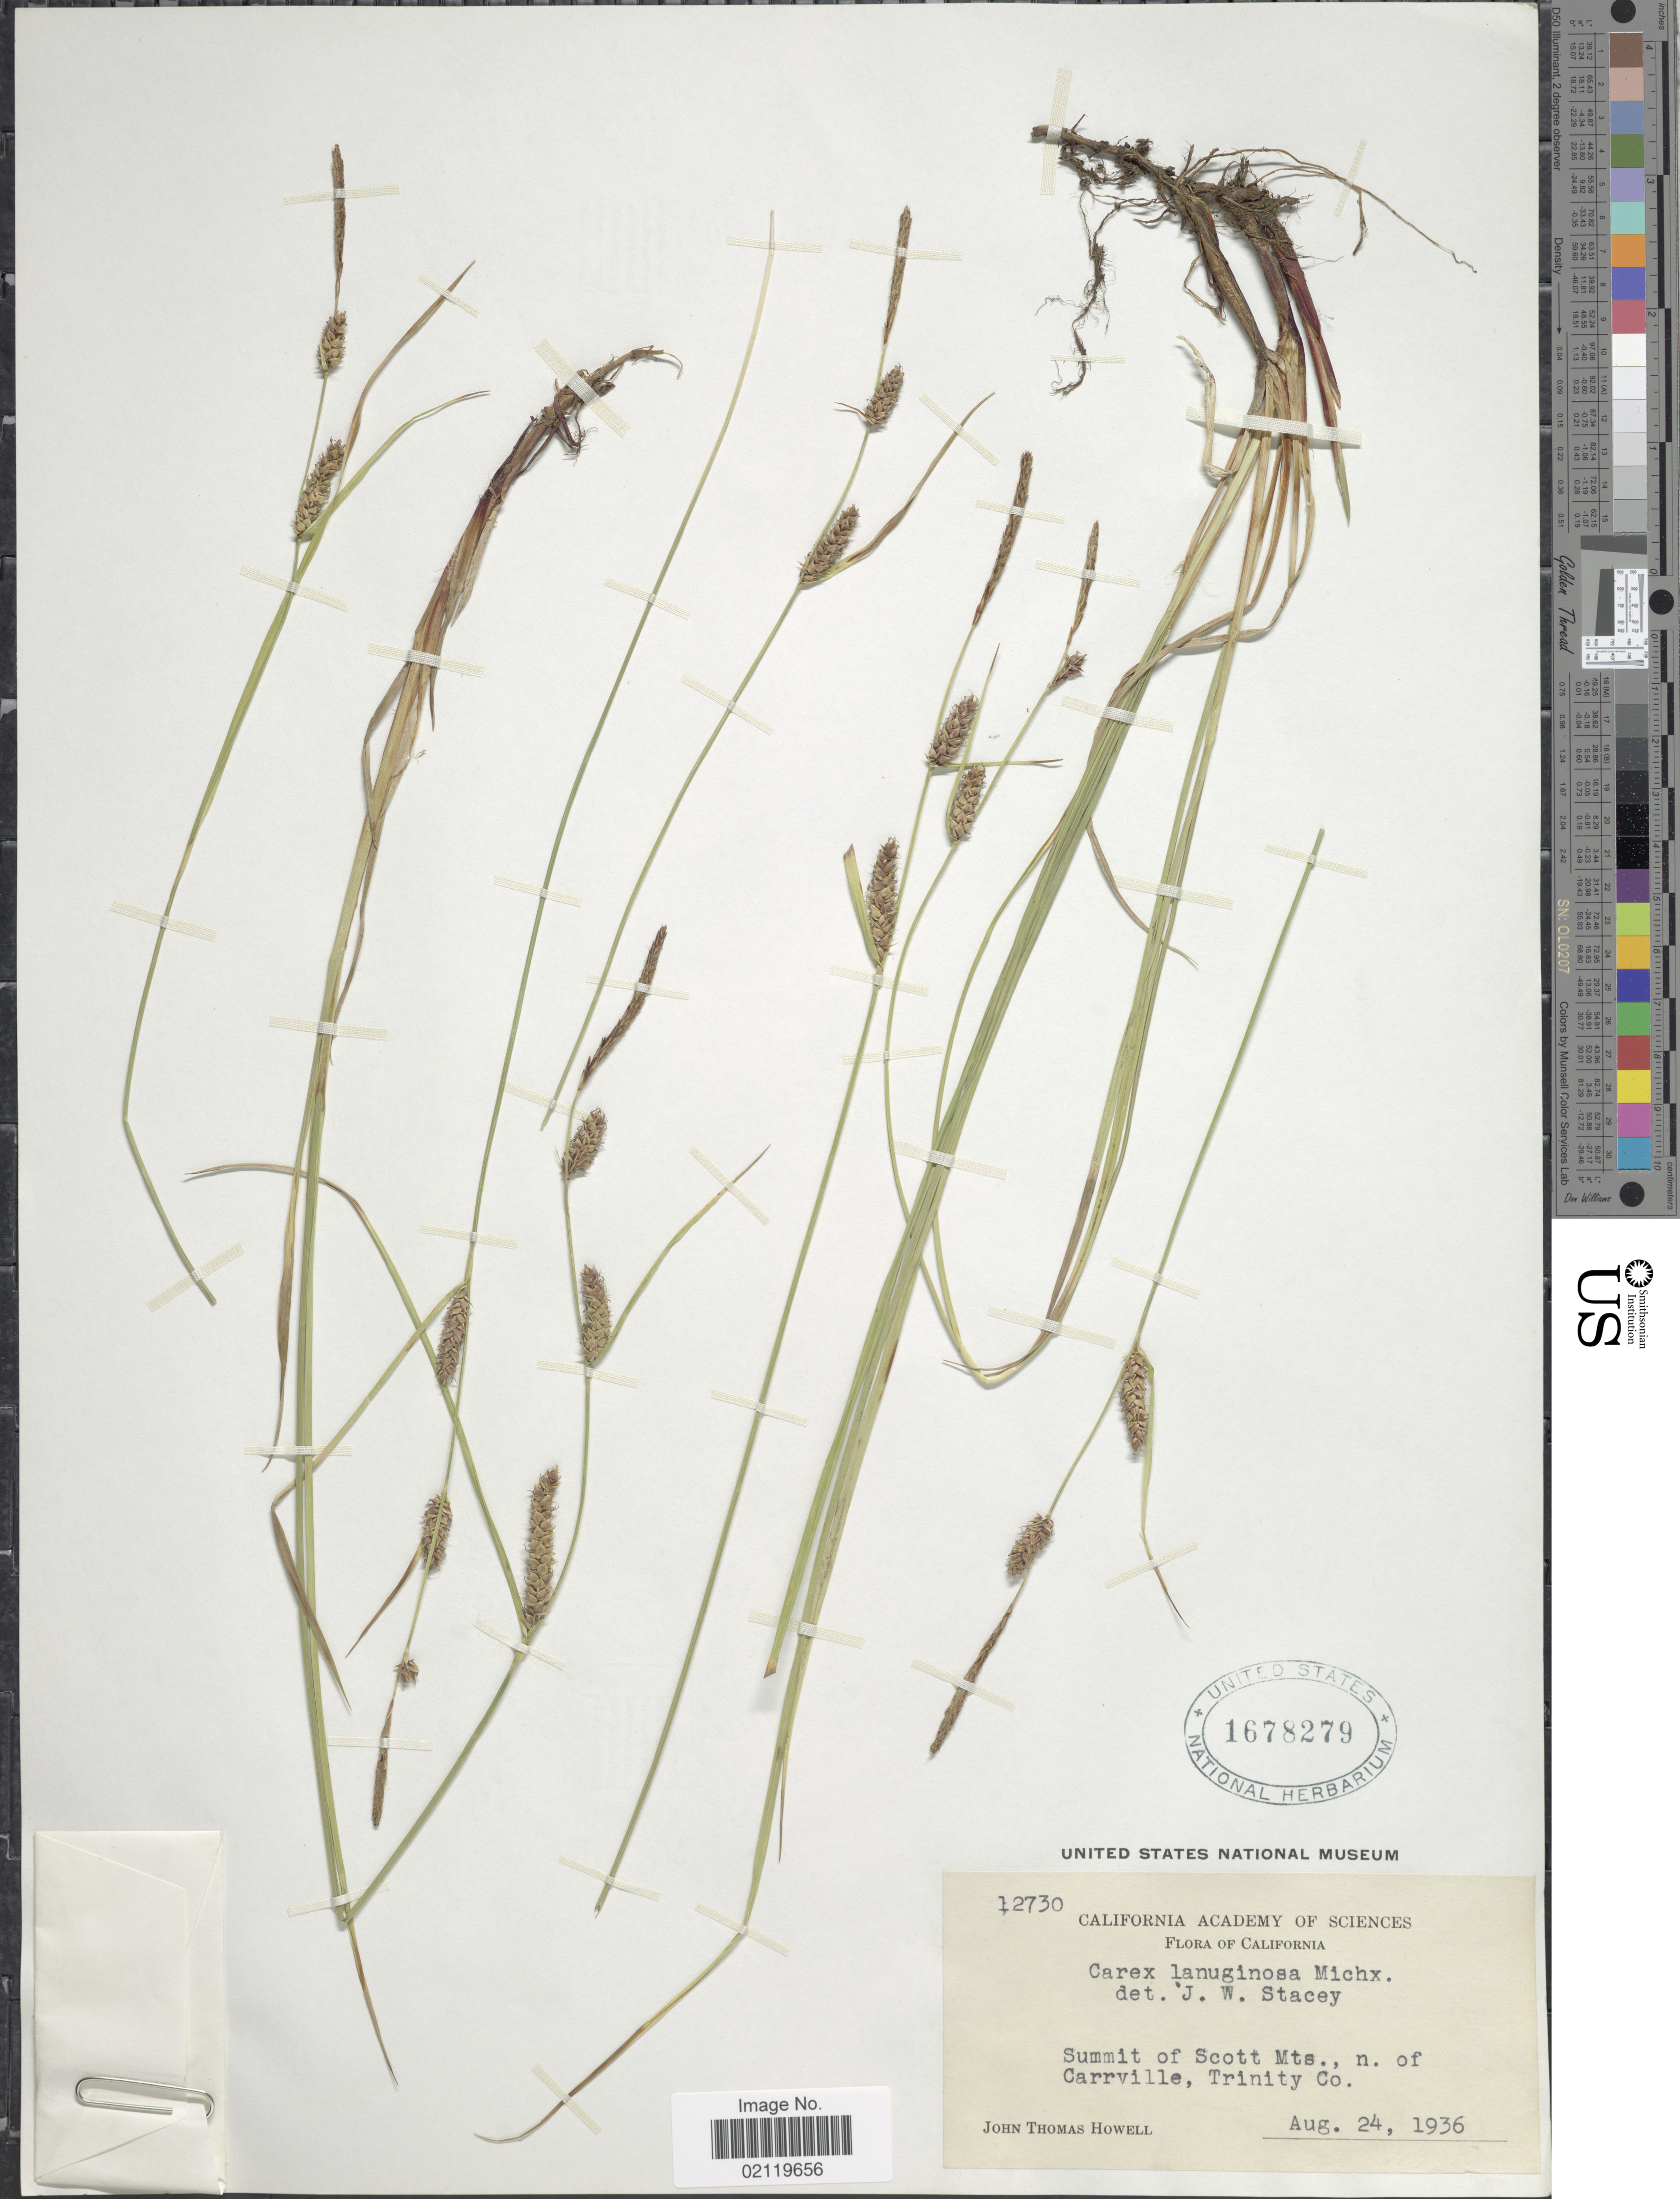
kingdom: Plantae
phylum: Tracheophyta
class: Liliopsida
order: Poales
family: Cyperaceae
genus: Carex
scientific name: Carex pellita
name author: Muhl. ex Willd.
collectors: J. T. Howell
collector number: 12730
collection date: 1936-08-24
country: United States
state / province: California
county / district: Trinity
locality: Summit of Scott Mts., n. of Carrville, Trinity Co.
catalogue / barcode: US 1678279